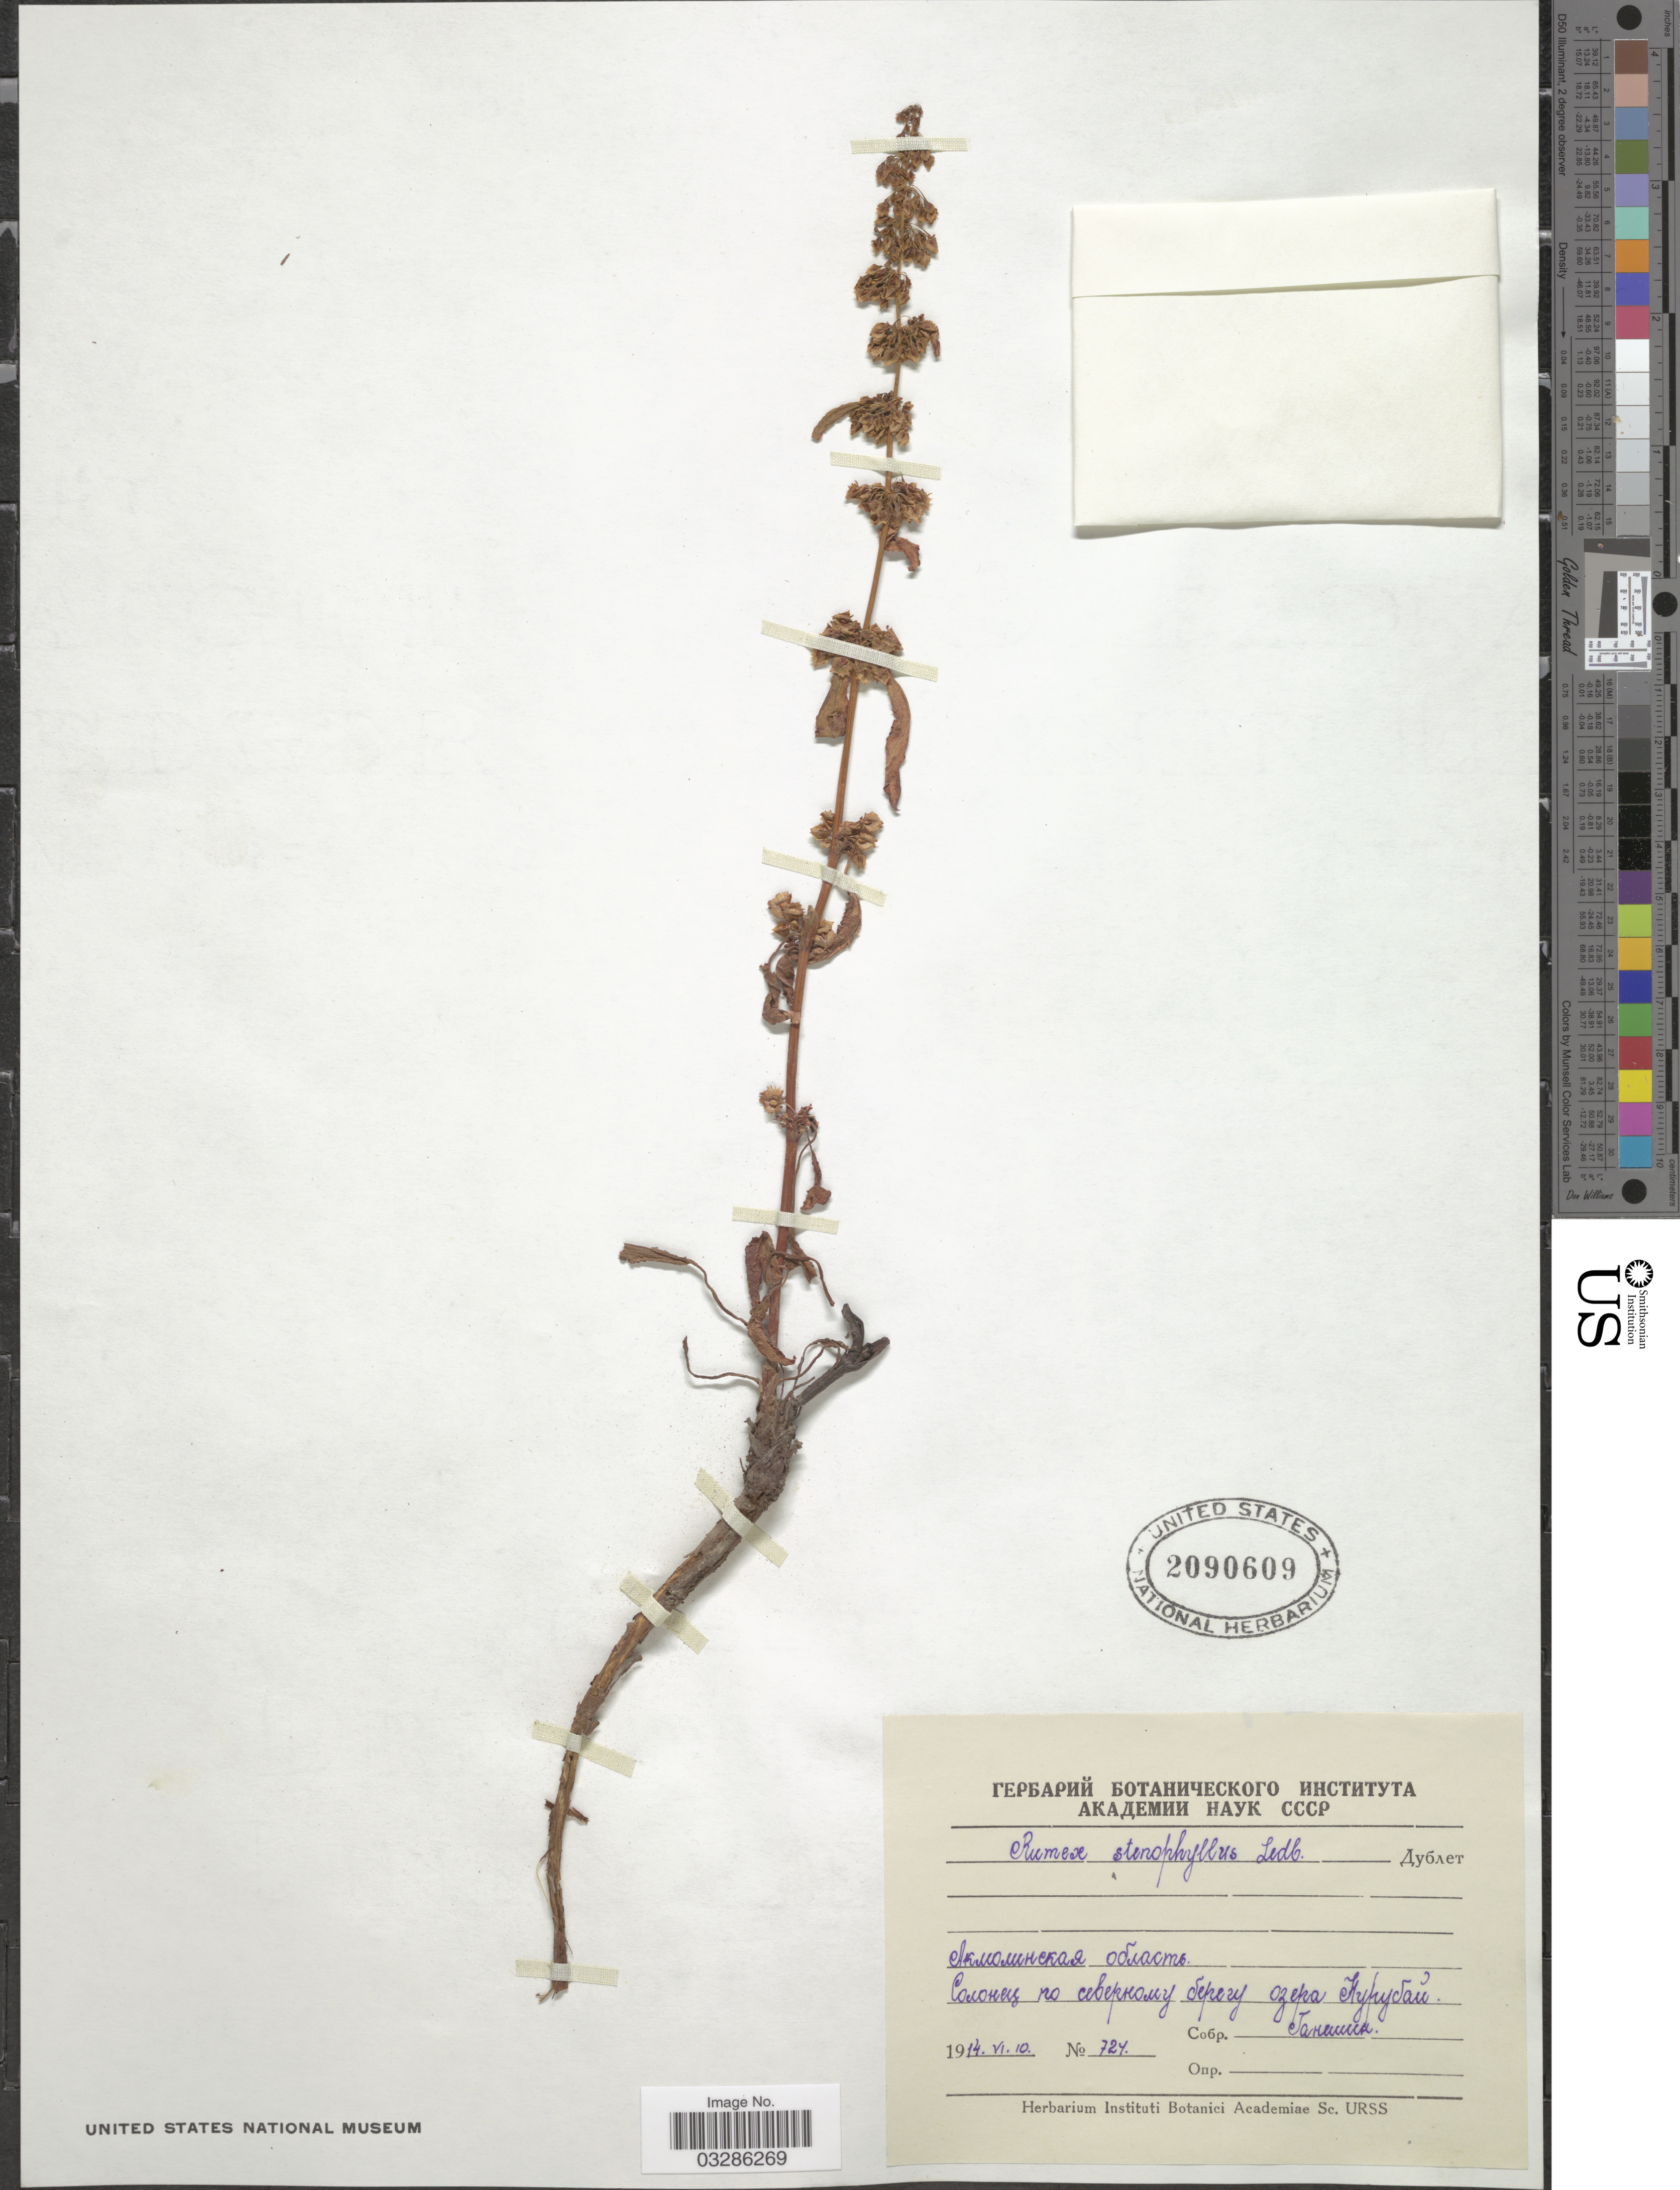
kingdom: Plantae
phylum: Tracheophyta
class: Magnoliopsida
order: Caryophyllales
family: Polygonaceae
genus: Rumex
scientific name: Rumex stenophyllus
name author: Ledeb.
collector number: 724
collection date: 1914-06-10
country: Kazakhstan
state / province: Aqmola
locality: N shore of Lake Nurubay.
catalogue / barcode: US 2090609